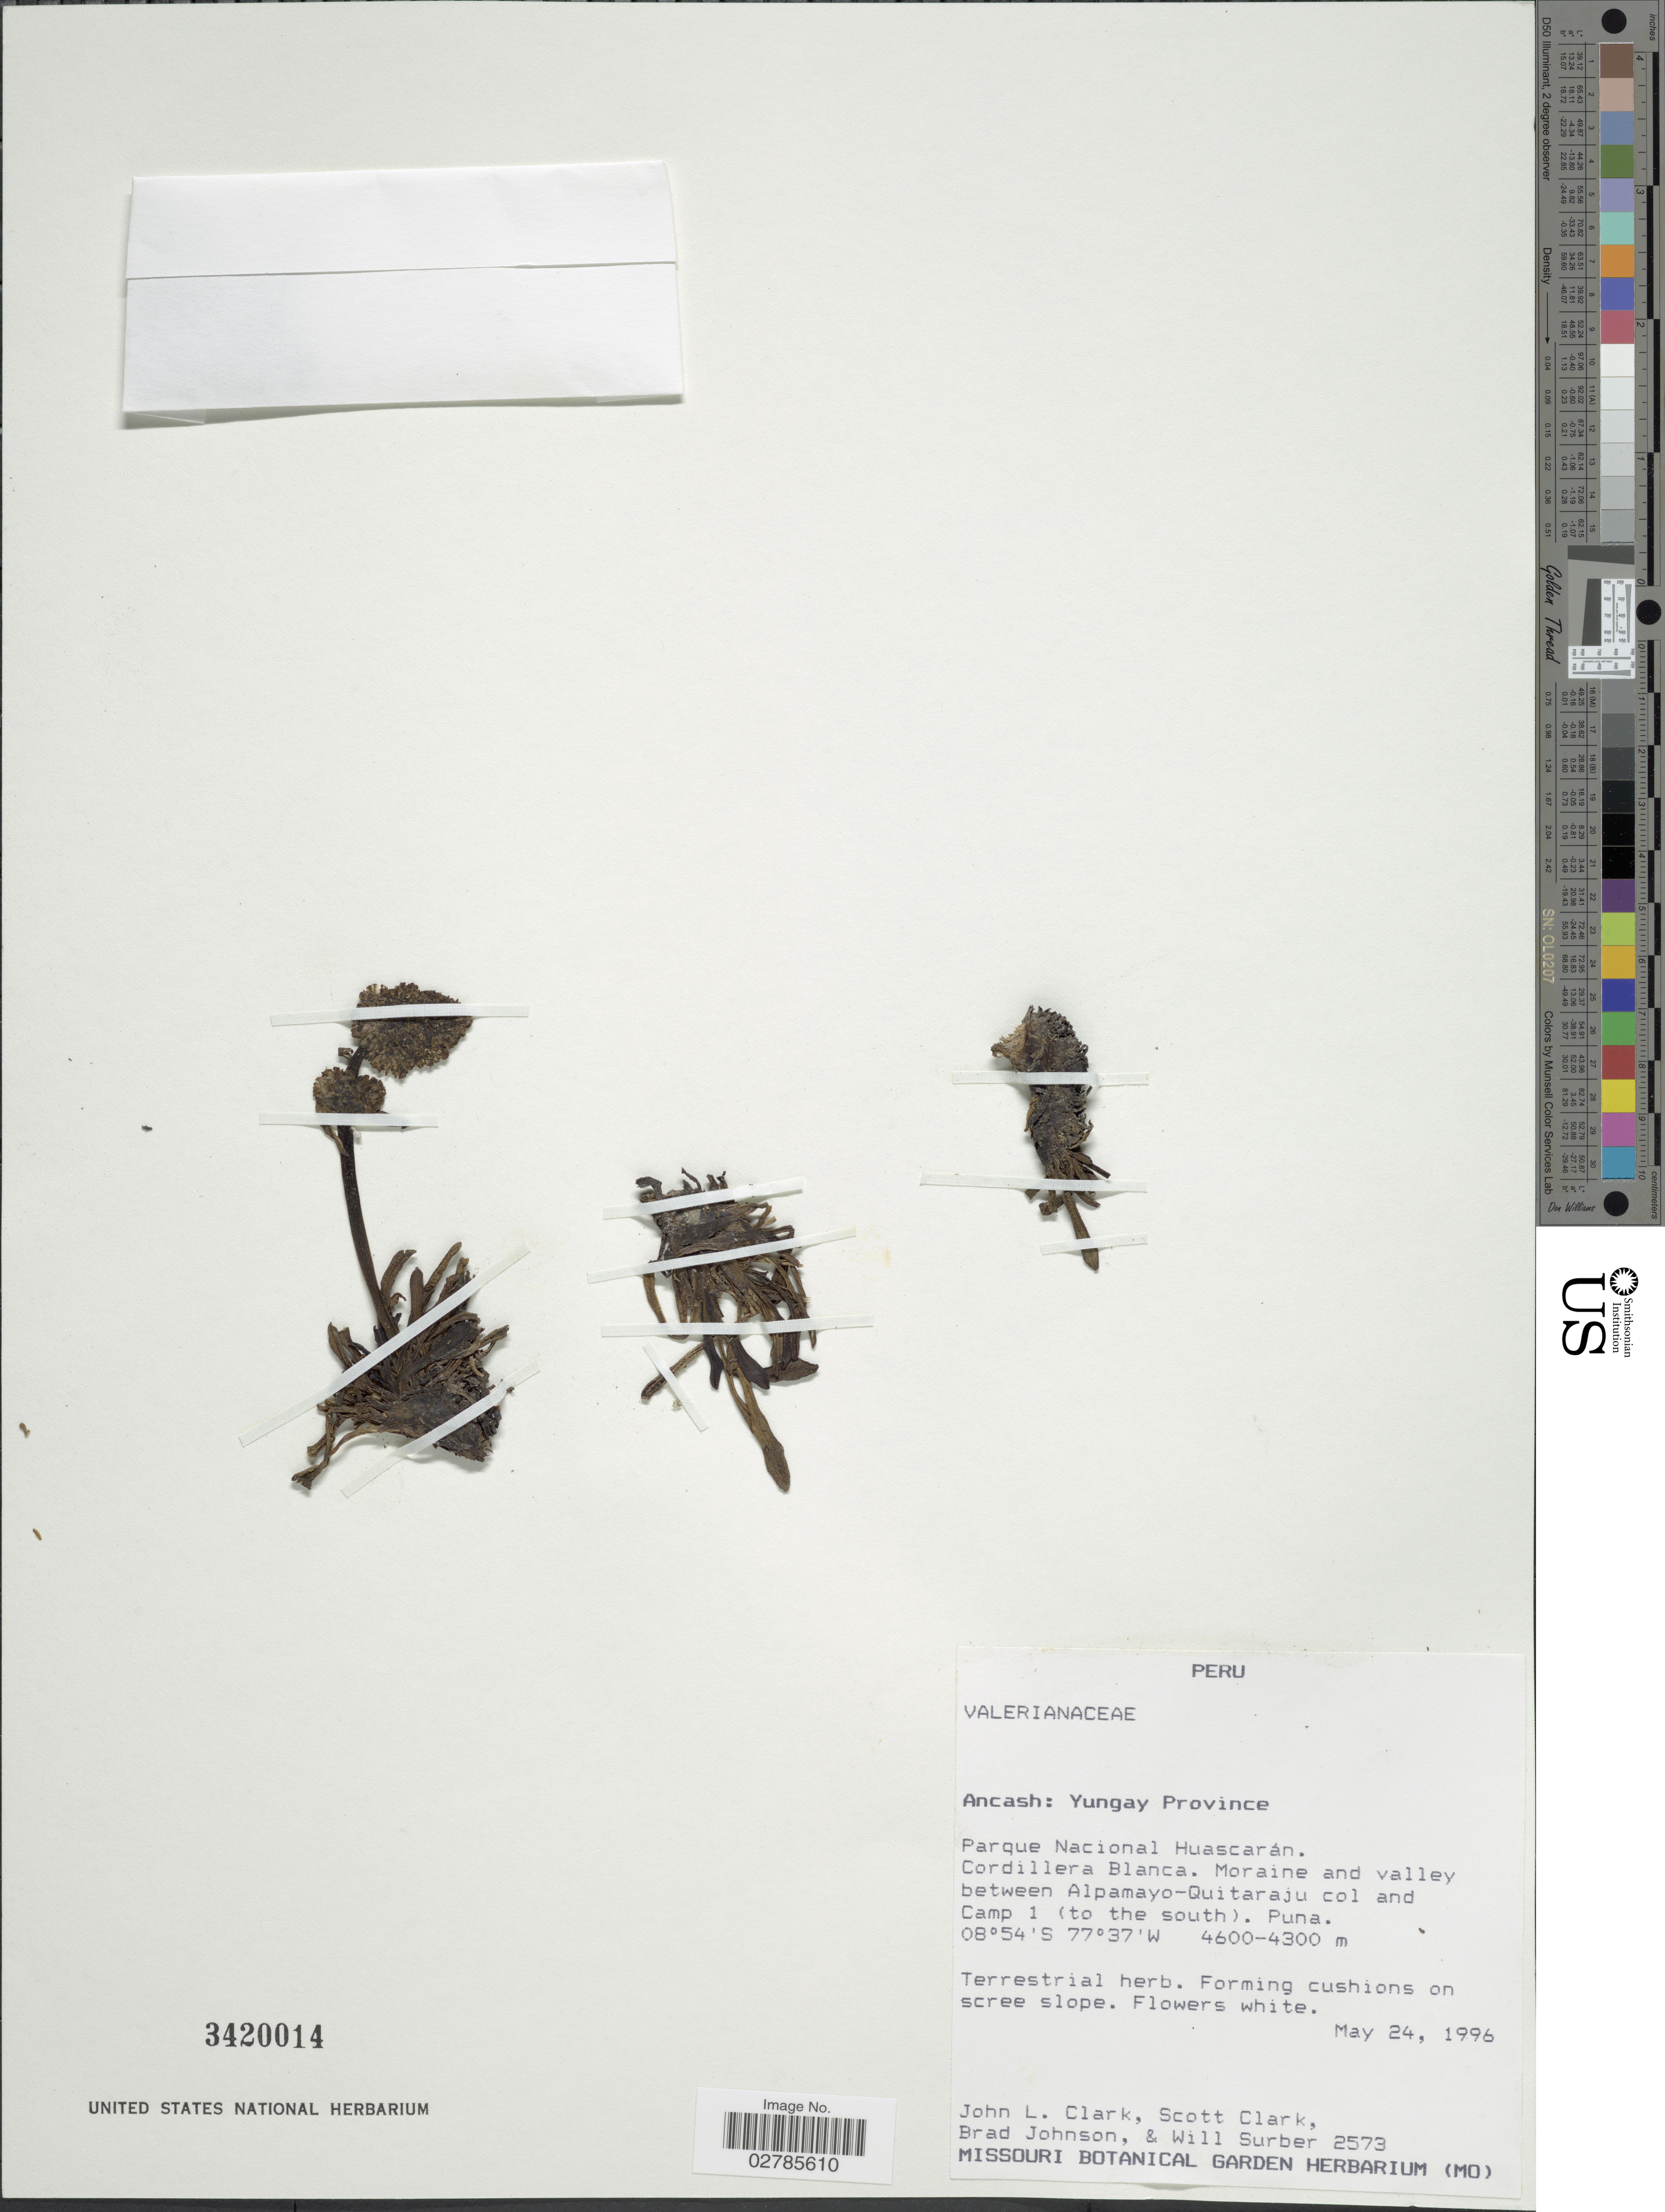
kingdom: Plantae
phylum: Tracheophyta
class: Magnoliopsida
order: Dipsacales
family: Caprifoliaceae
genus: Valeriana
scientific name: Valeriana sp.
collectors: J. L. Clark, S. Clark, B. Johnson & W. Surber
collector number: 2573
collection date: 1996-05-24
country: Peru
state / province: Ancash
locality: Yungay Province, Parque Nacional Huascarán. Cordillera Blanca. Moraine and valley between Alpamayo-Quitaraju col and Camp 1 (to the south). Puna.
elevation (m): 4300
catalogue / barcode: US 3420014